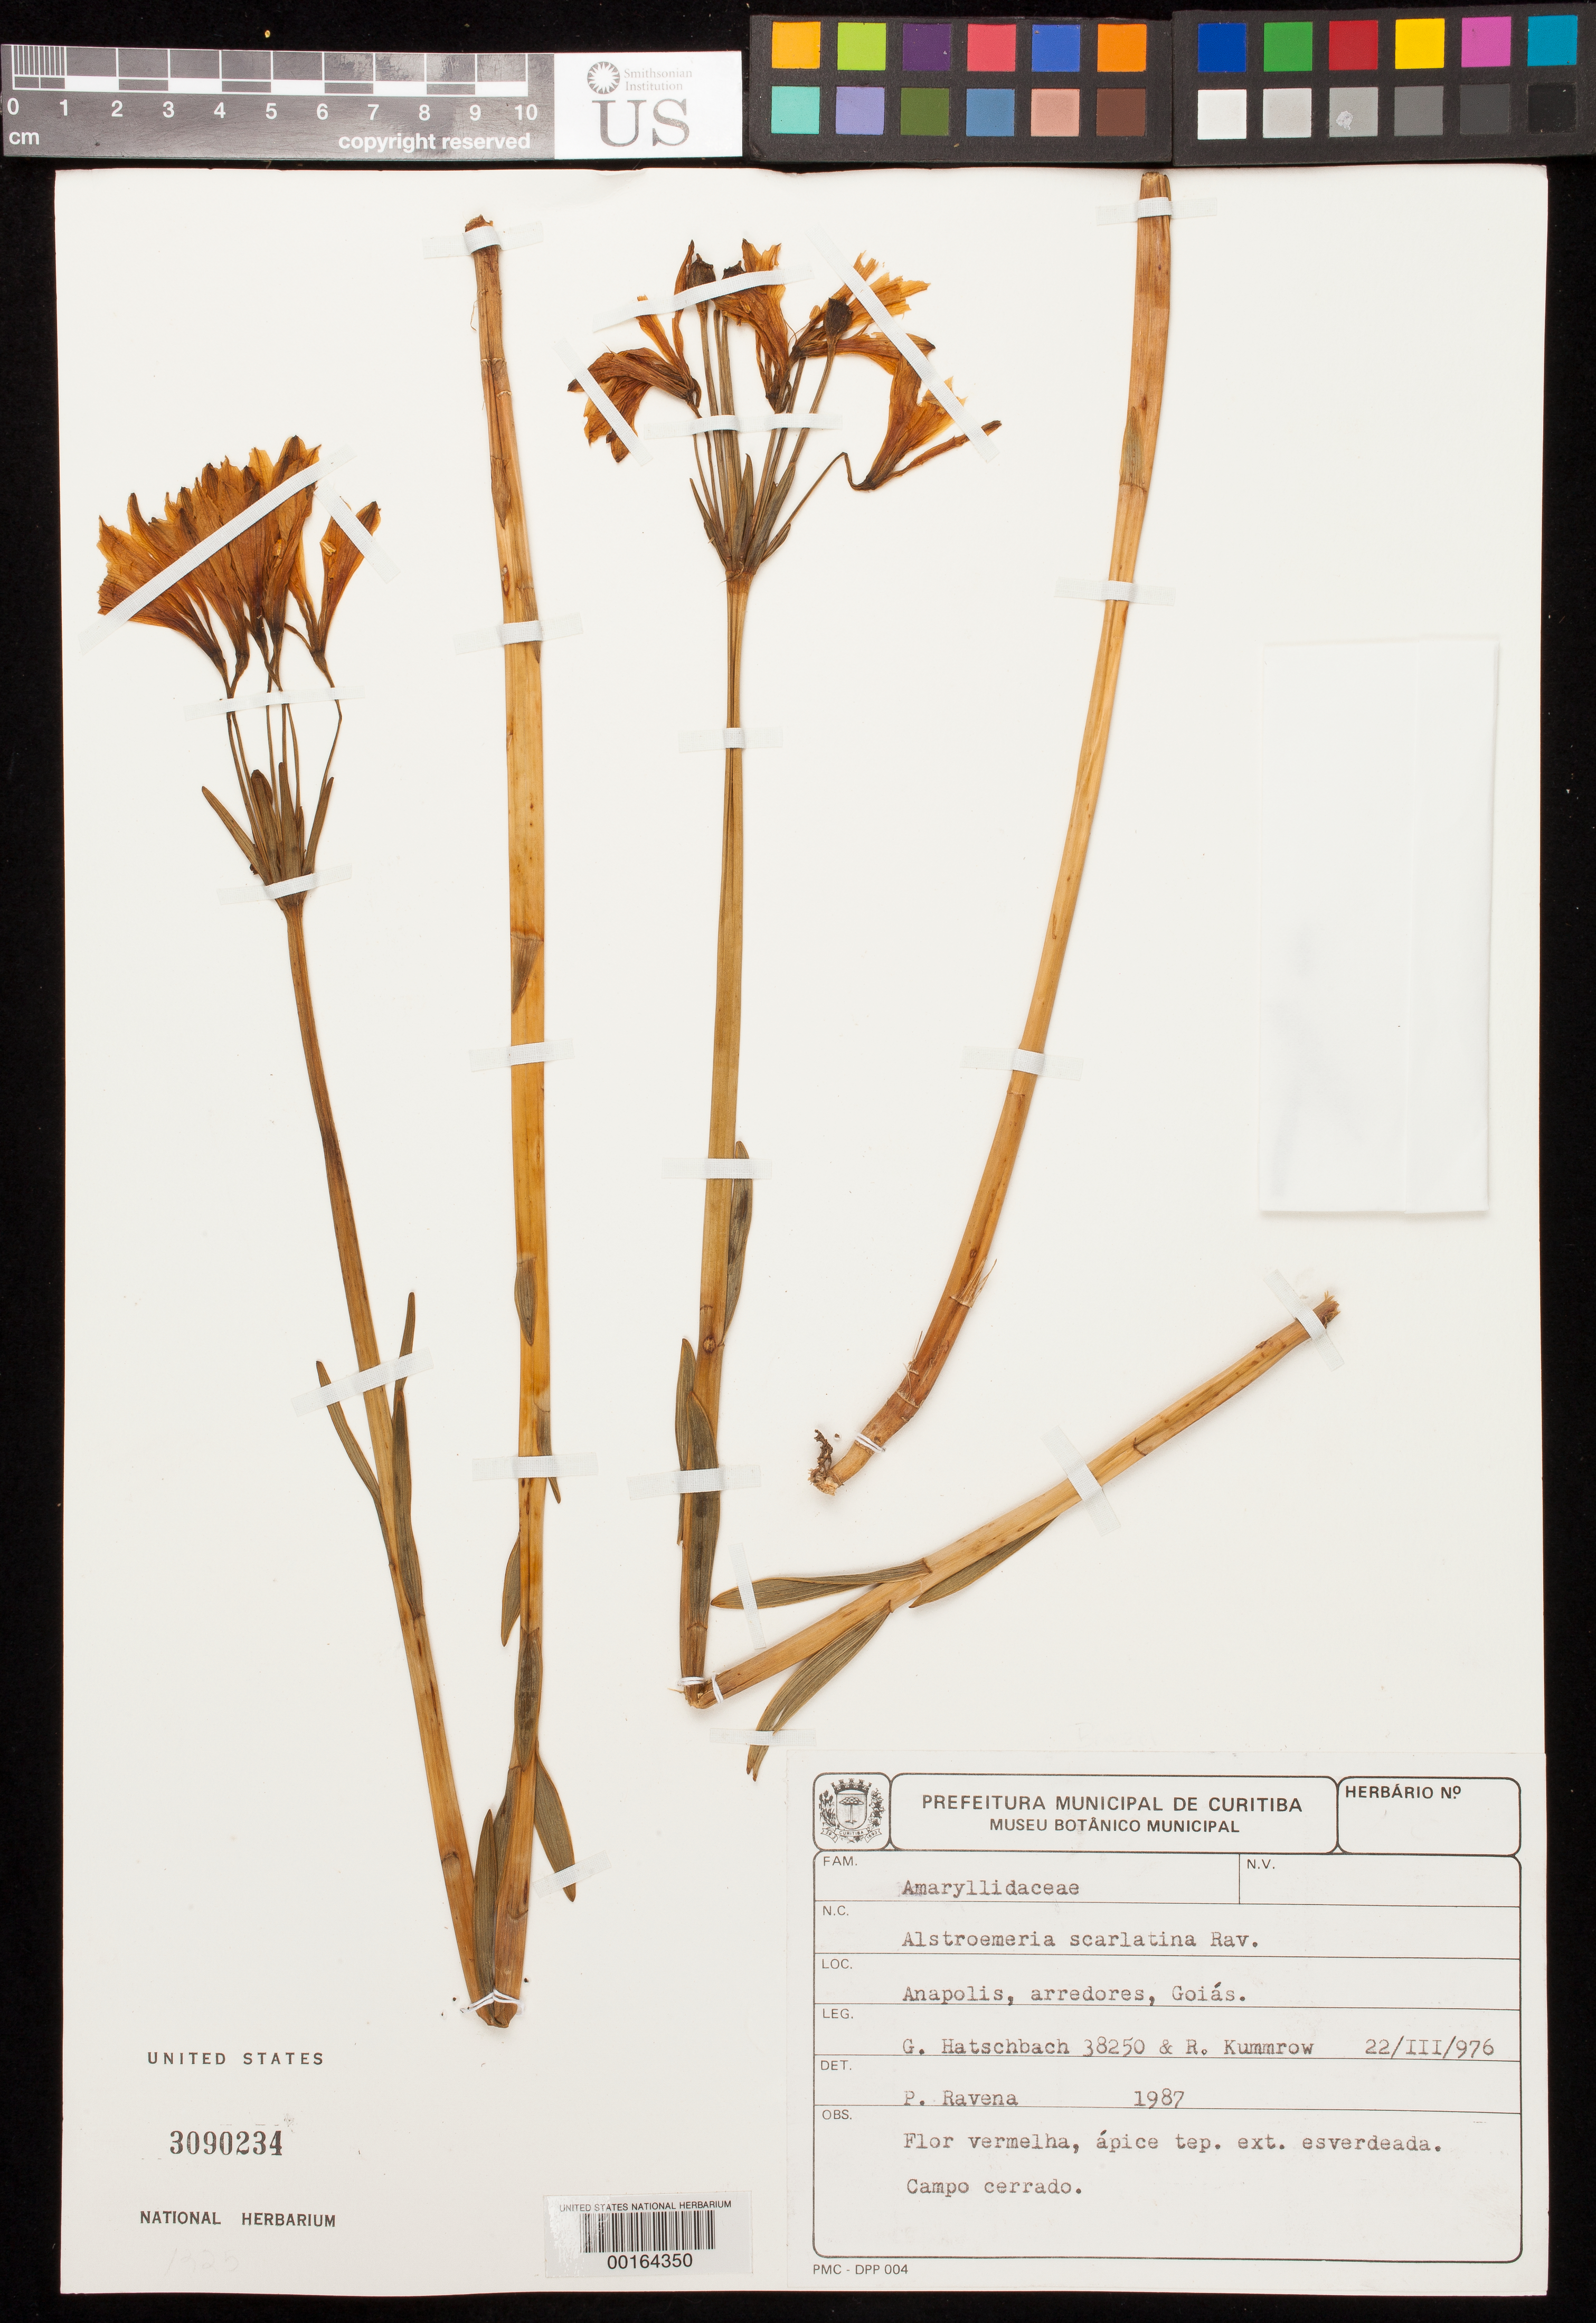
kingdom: Plantae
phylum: Tracheophyta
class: Liliopsida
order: Liliales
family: Alstroemeriaceae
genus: Alstroemeria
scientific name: Alstroemeria scarlatina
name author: Ravenna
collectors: G. Hatschbach & R. Kummrow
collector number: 38250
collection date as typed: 22 Mar 1976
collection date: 1976-03-22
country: Brazil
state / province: Goiás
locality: Anapolis, arredores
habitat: Campo cerrado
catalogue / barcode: US 3090234